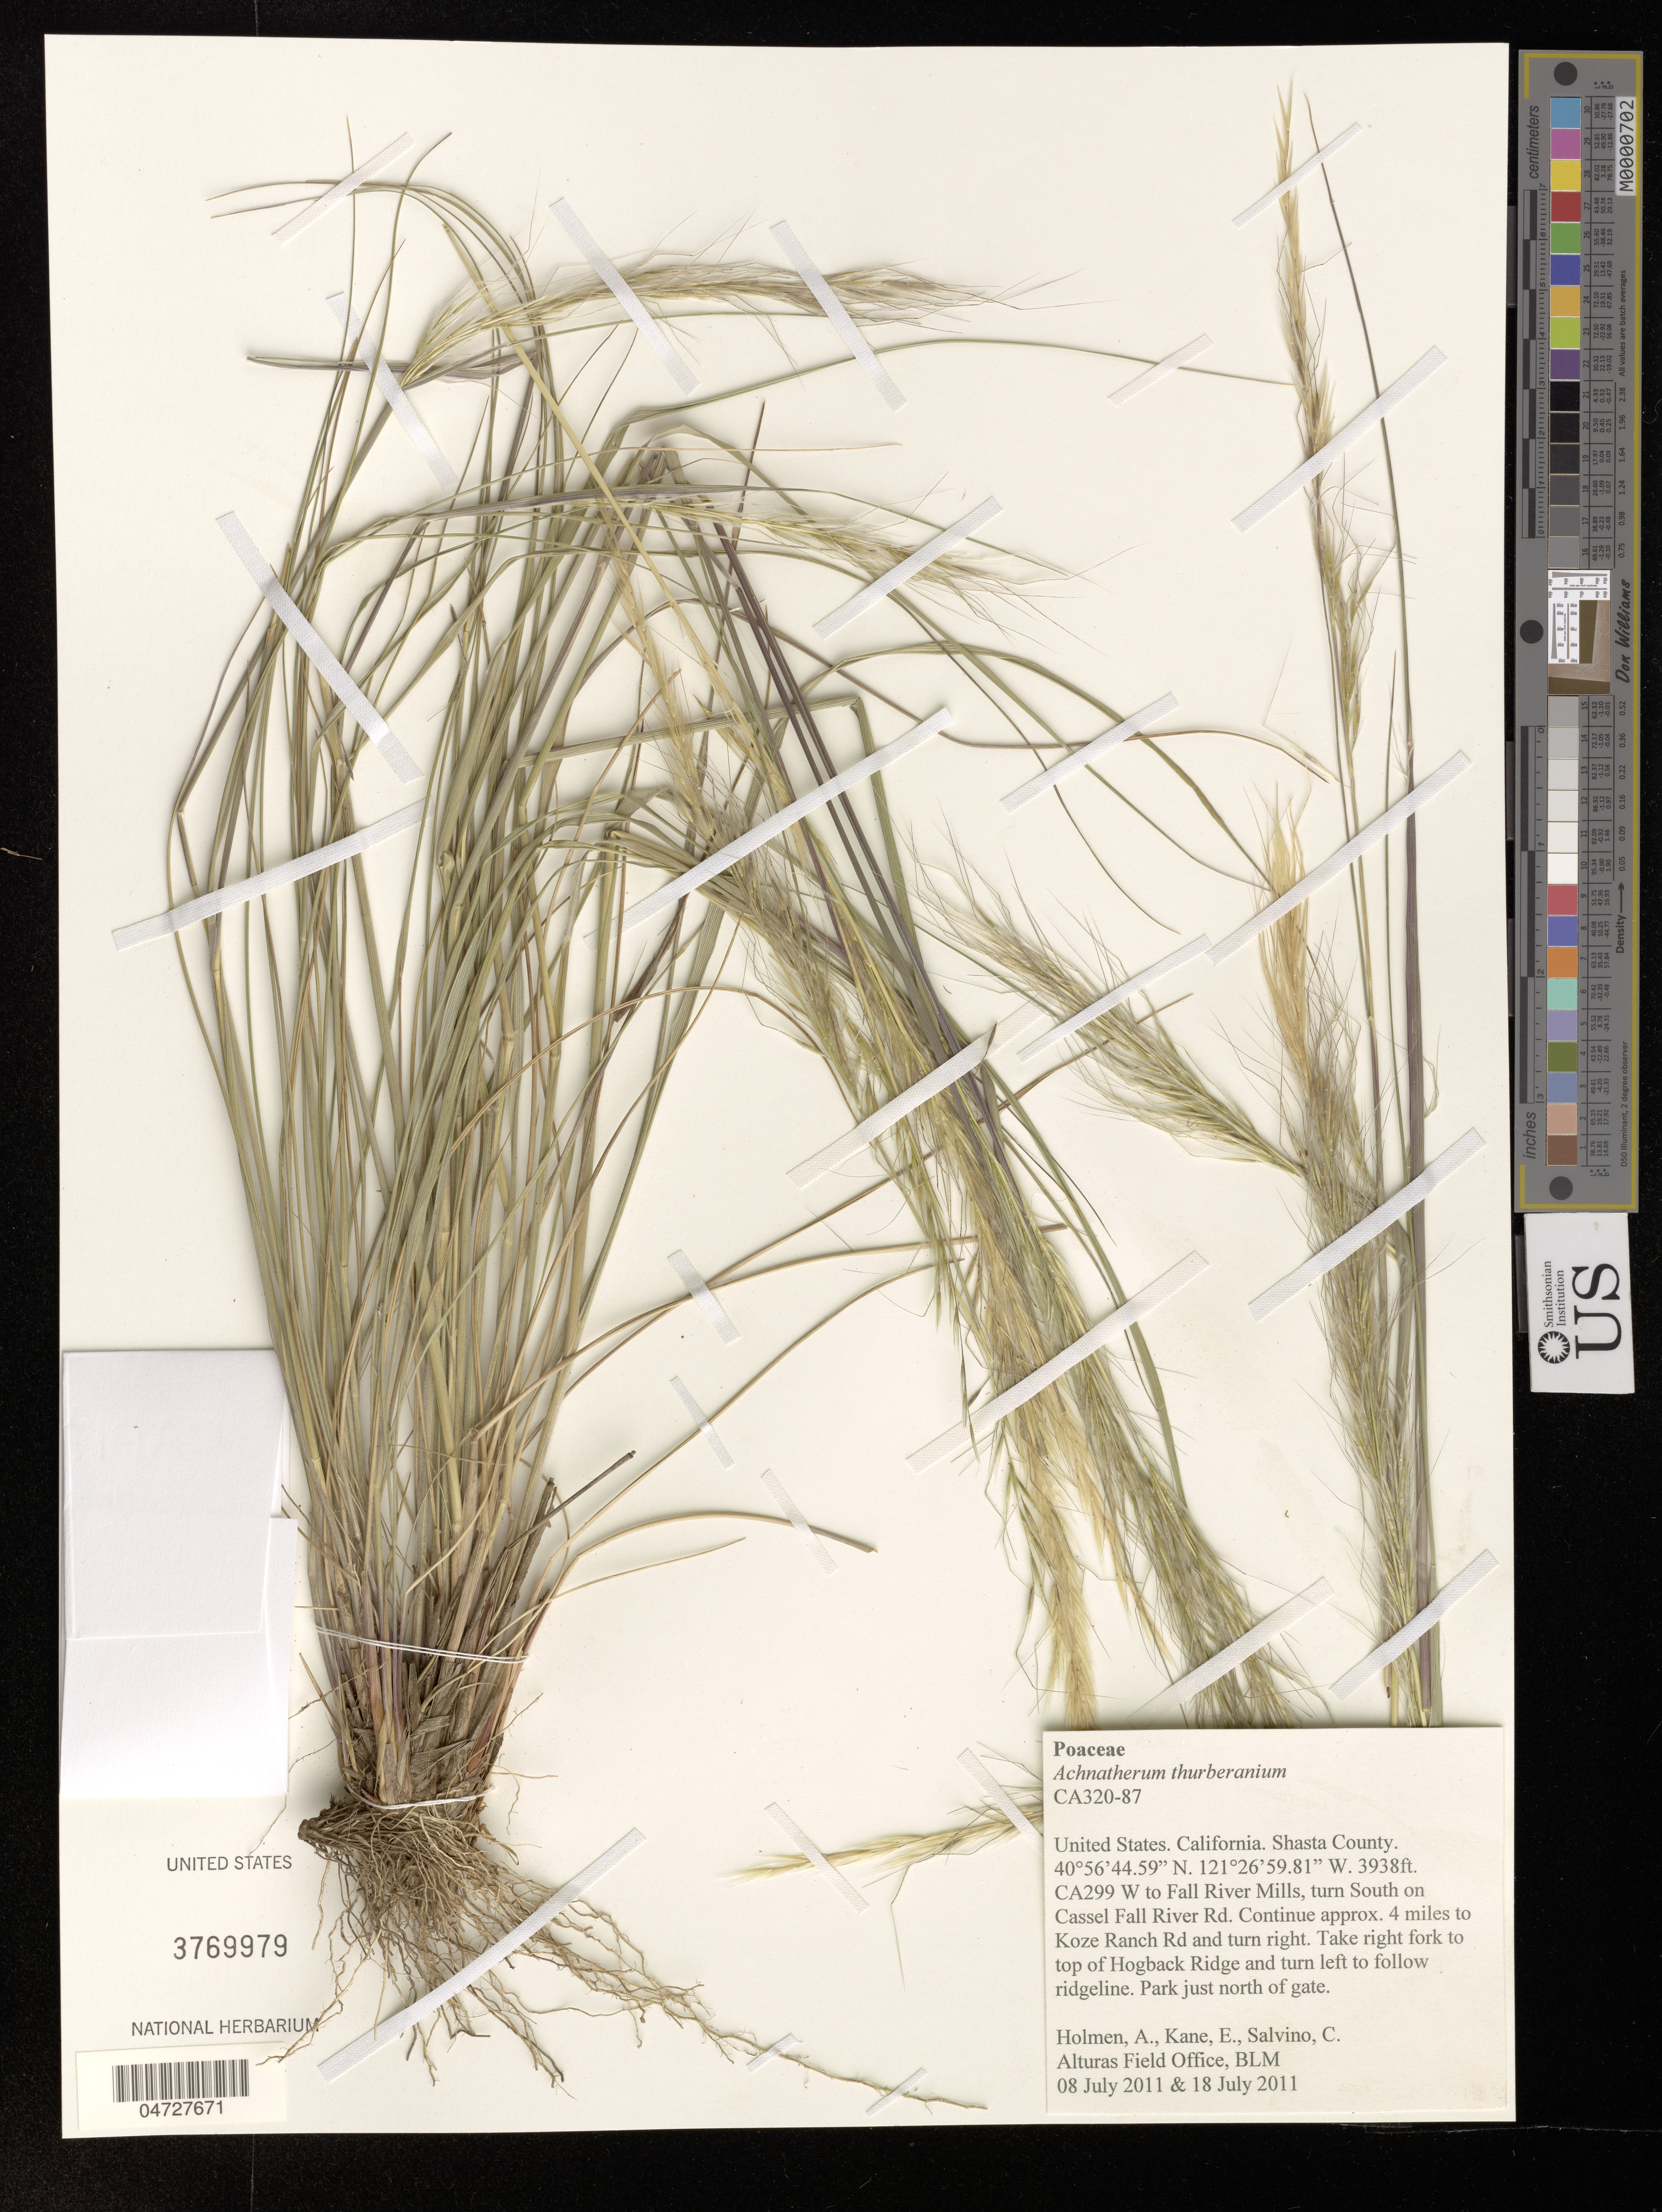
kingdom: Plantae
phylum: Tracheophyta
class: Liliopsida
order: Poales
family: Poaceae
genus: Achnatherum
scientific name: Achnatherum thurberianum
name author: (Piper) Barkworth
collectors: A. Holmen, E. Kane & C. Salvino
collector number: CA320-87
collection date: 2011-07-08/2011-07-18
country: United States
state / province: California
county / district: Shasta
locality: Shasta County. CA299 W to Fall River Mills, turn South on Cassel Fall River Rd. Continue approx. 4 miles to Koze Ranch Rd and turn right. Take right fork to top of Hogback Ridge and turn left to follow ridge line. Park just north of gate.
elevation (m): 1200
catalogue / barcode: US 3769979